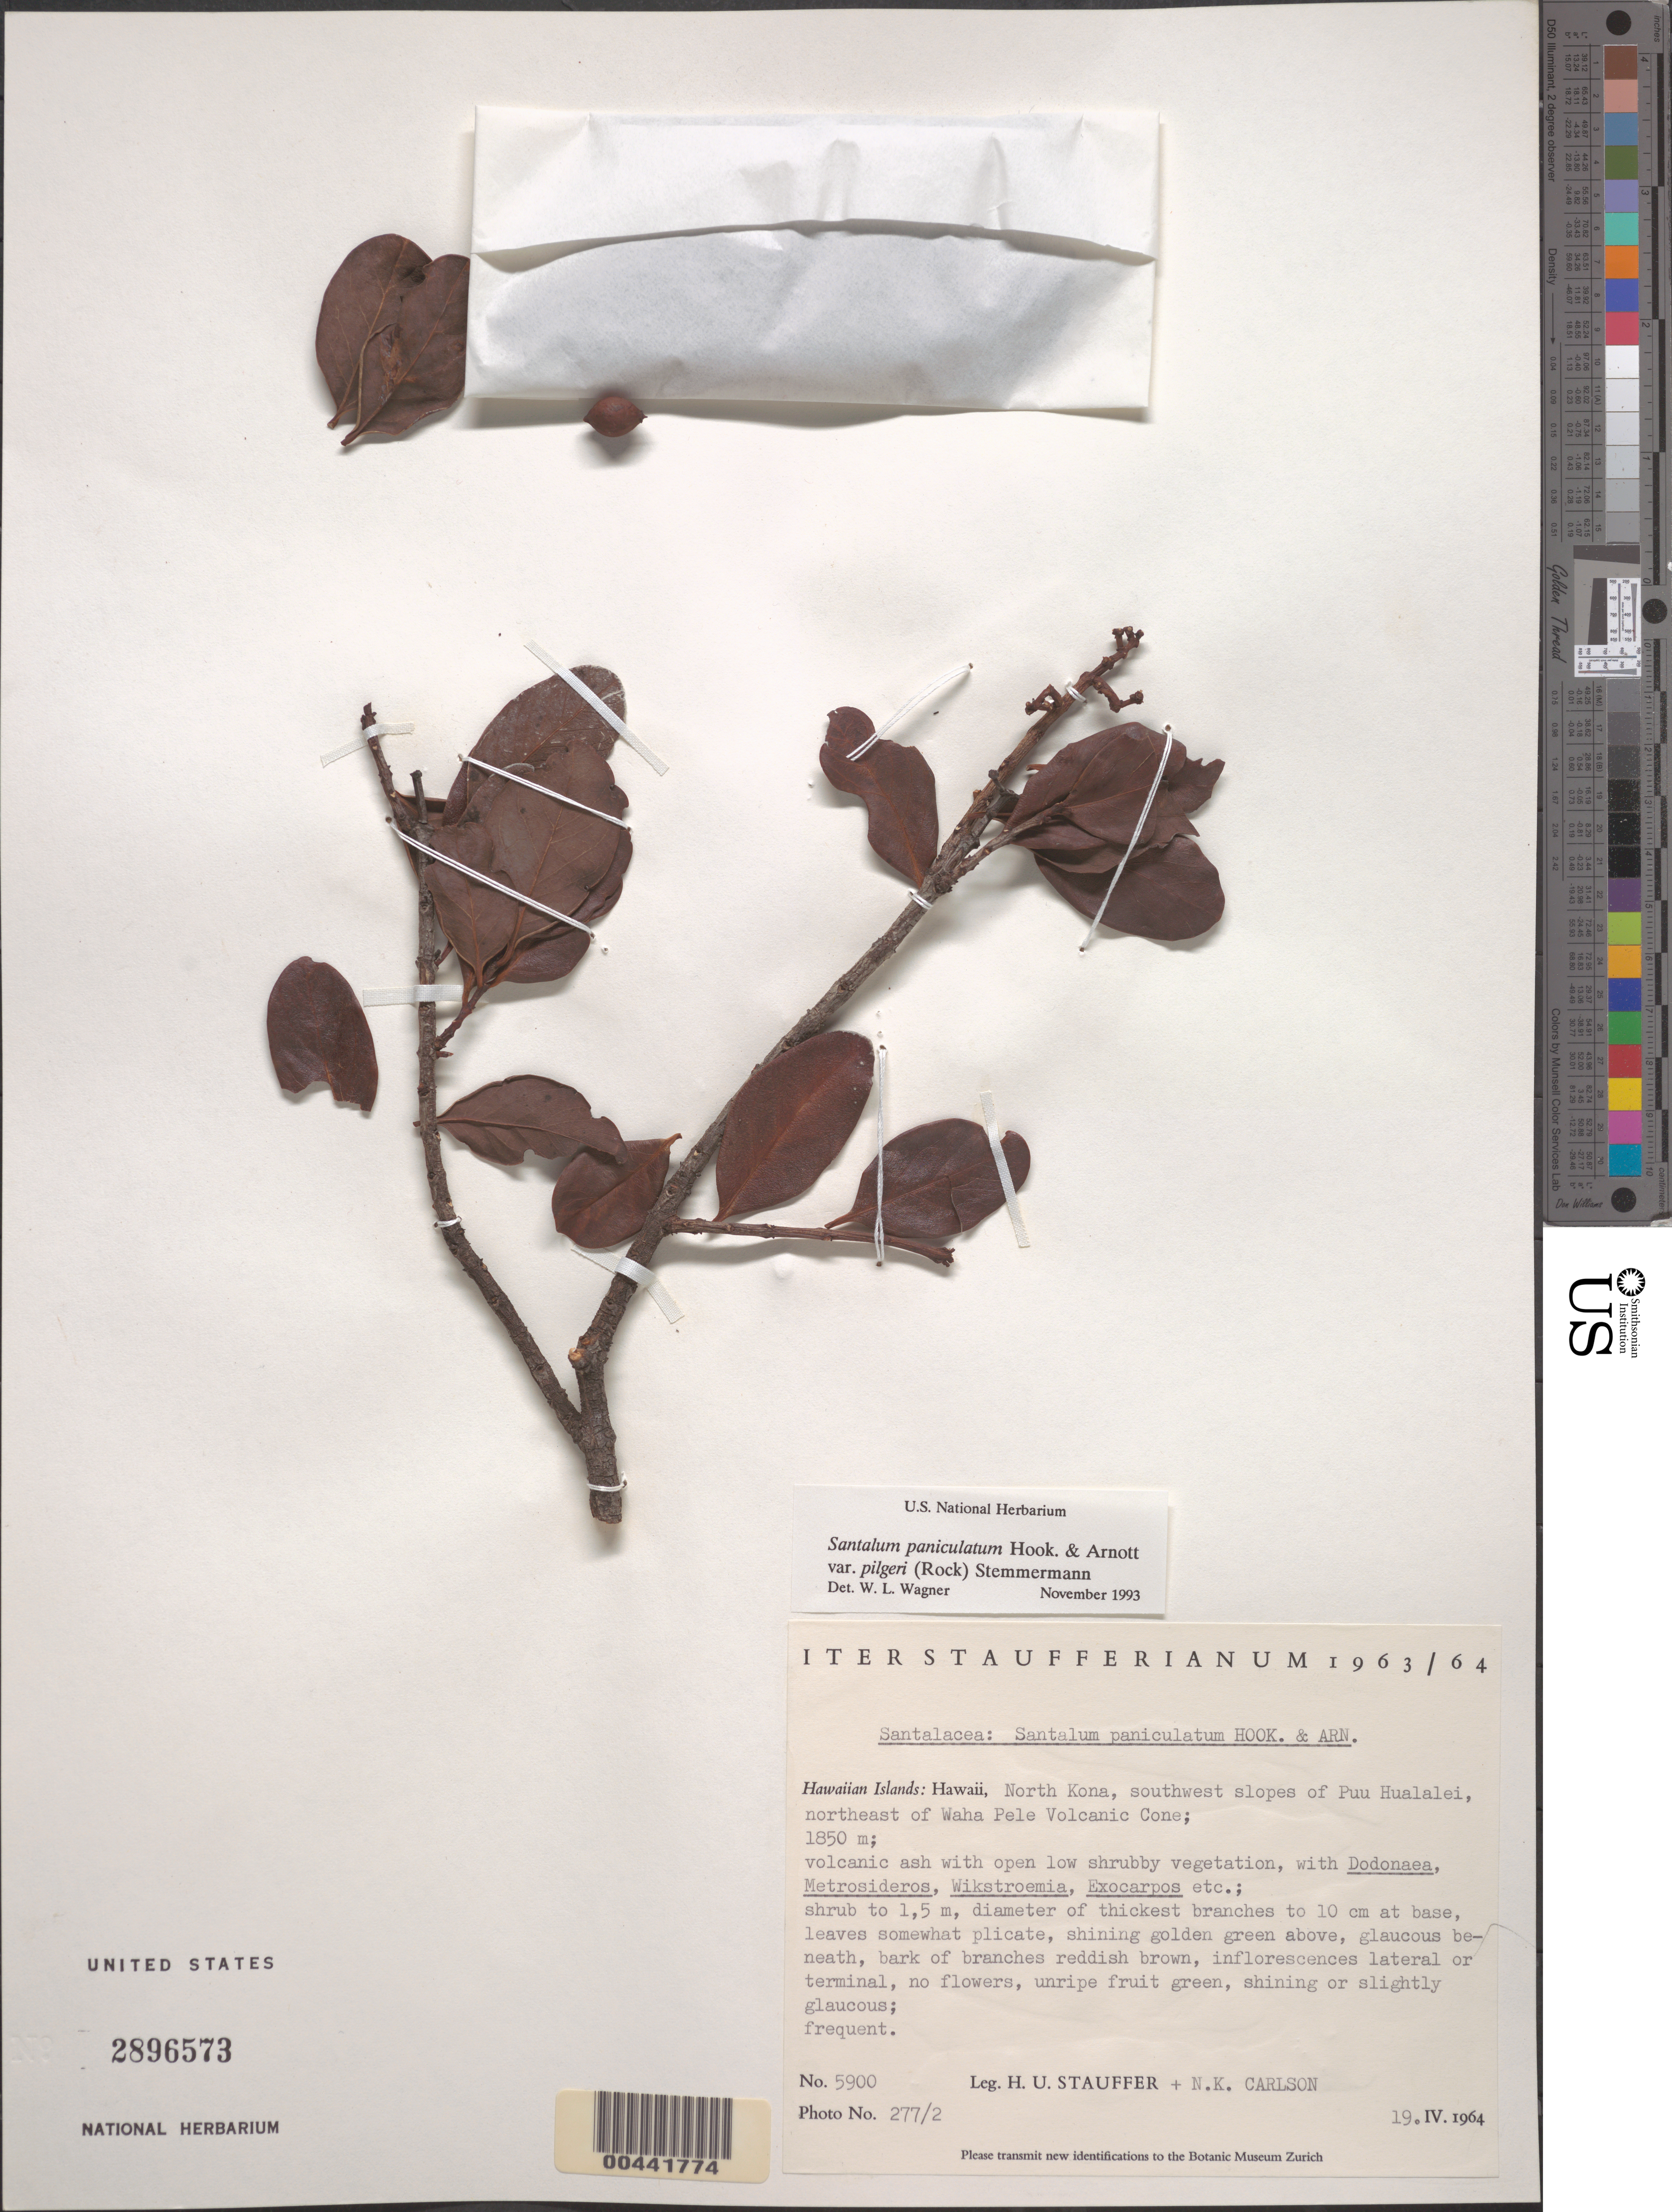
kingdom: Plantae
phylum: Tracheophyta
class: Magnoliopsida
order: Santalales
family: Santalaceae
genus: Santalum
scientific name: Santalum paniculatum var. pilgeri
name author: (Rock) Stemmerm.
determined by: Wagner, W. L., (BOT), Smithsonian Institution - National Museum of Natural History (UNITED STATES)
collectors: H. U. Stauffer & N. Carlson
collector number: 5900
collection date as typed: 19 Apr 1964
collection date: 1964-04-19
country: United States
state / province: Hawaii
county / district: Hawaii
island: Hawaii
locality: North Kona, southwest slopes of Puu Hualalei, northeast of Waha Pele Volcanic Cone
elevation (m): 1850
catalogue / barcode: US 2896573